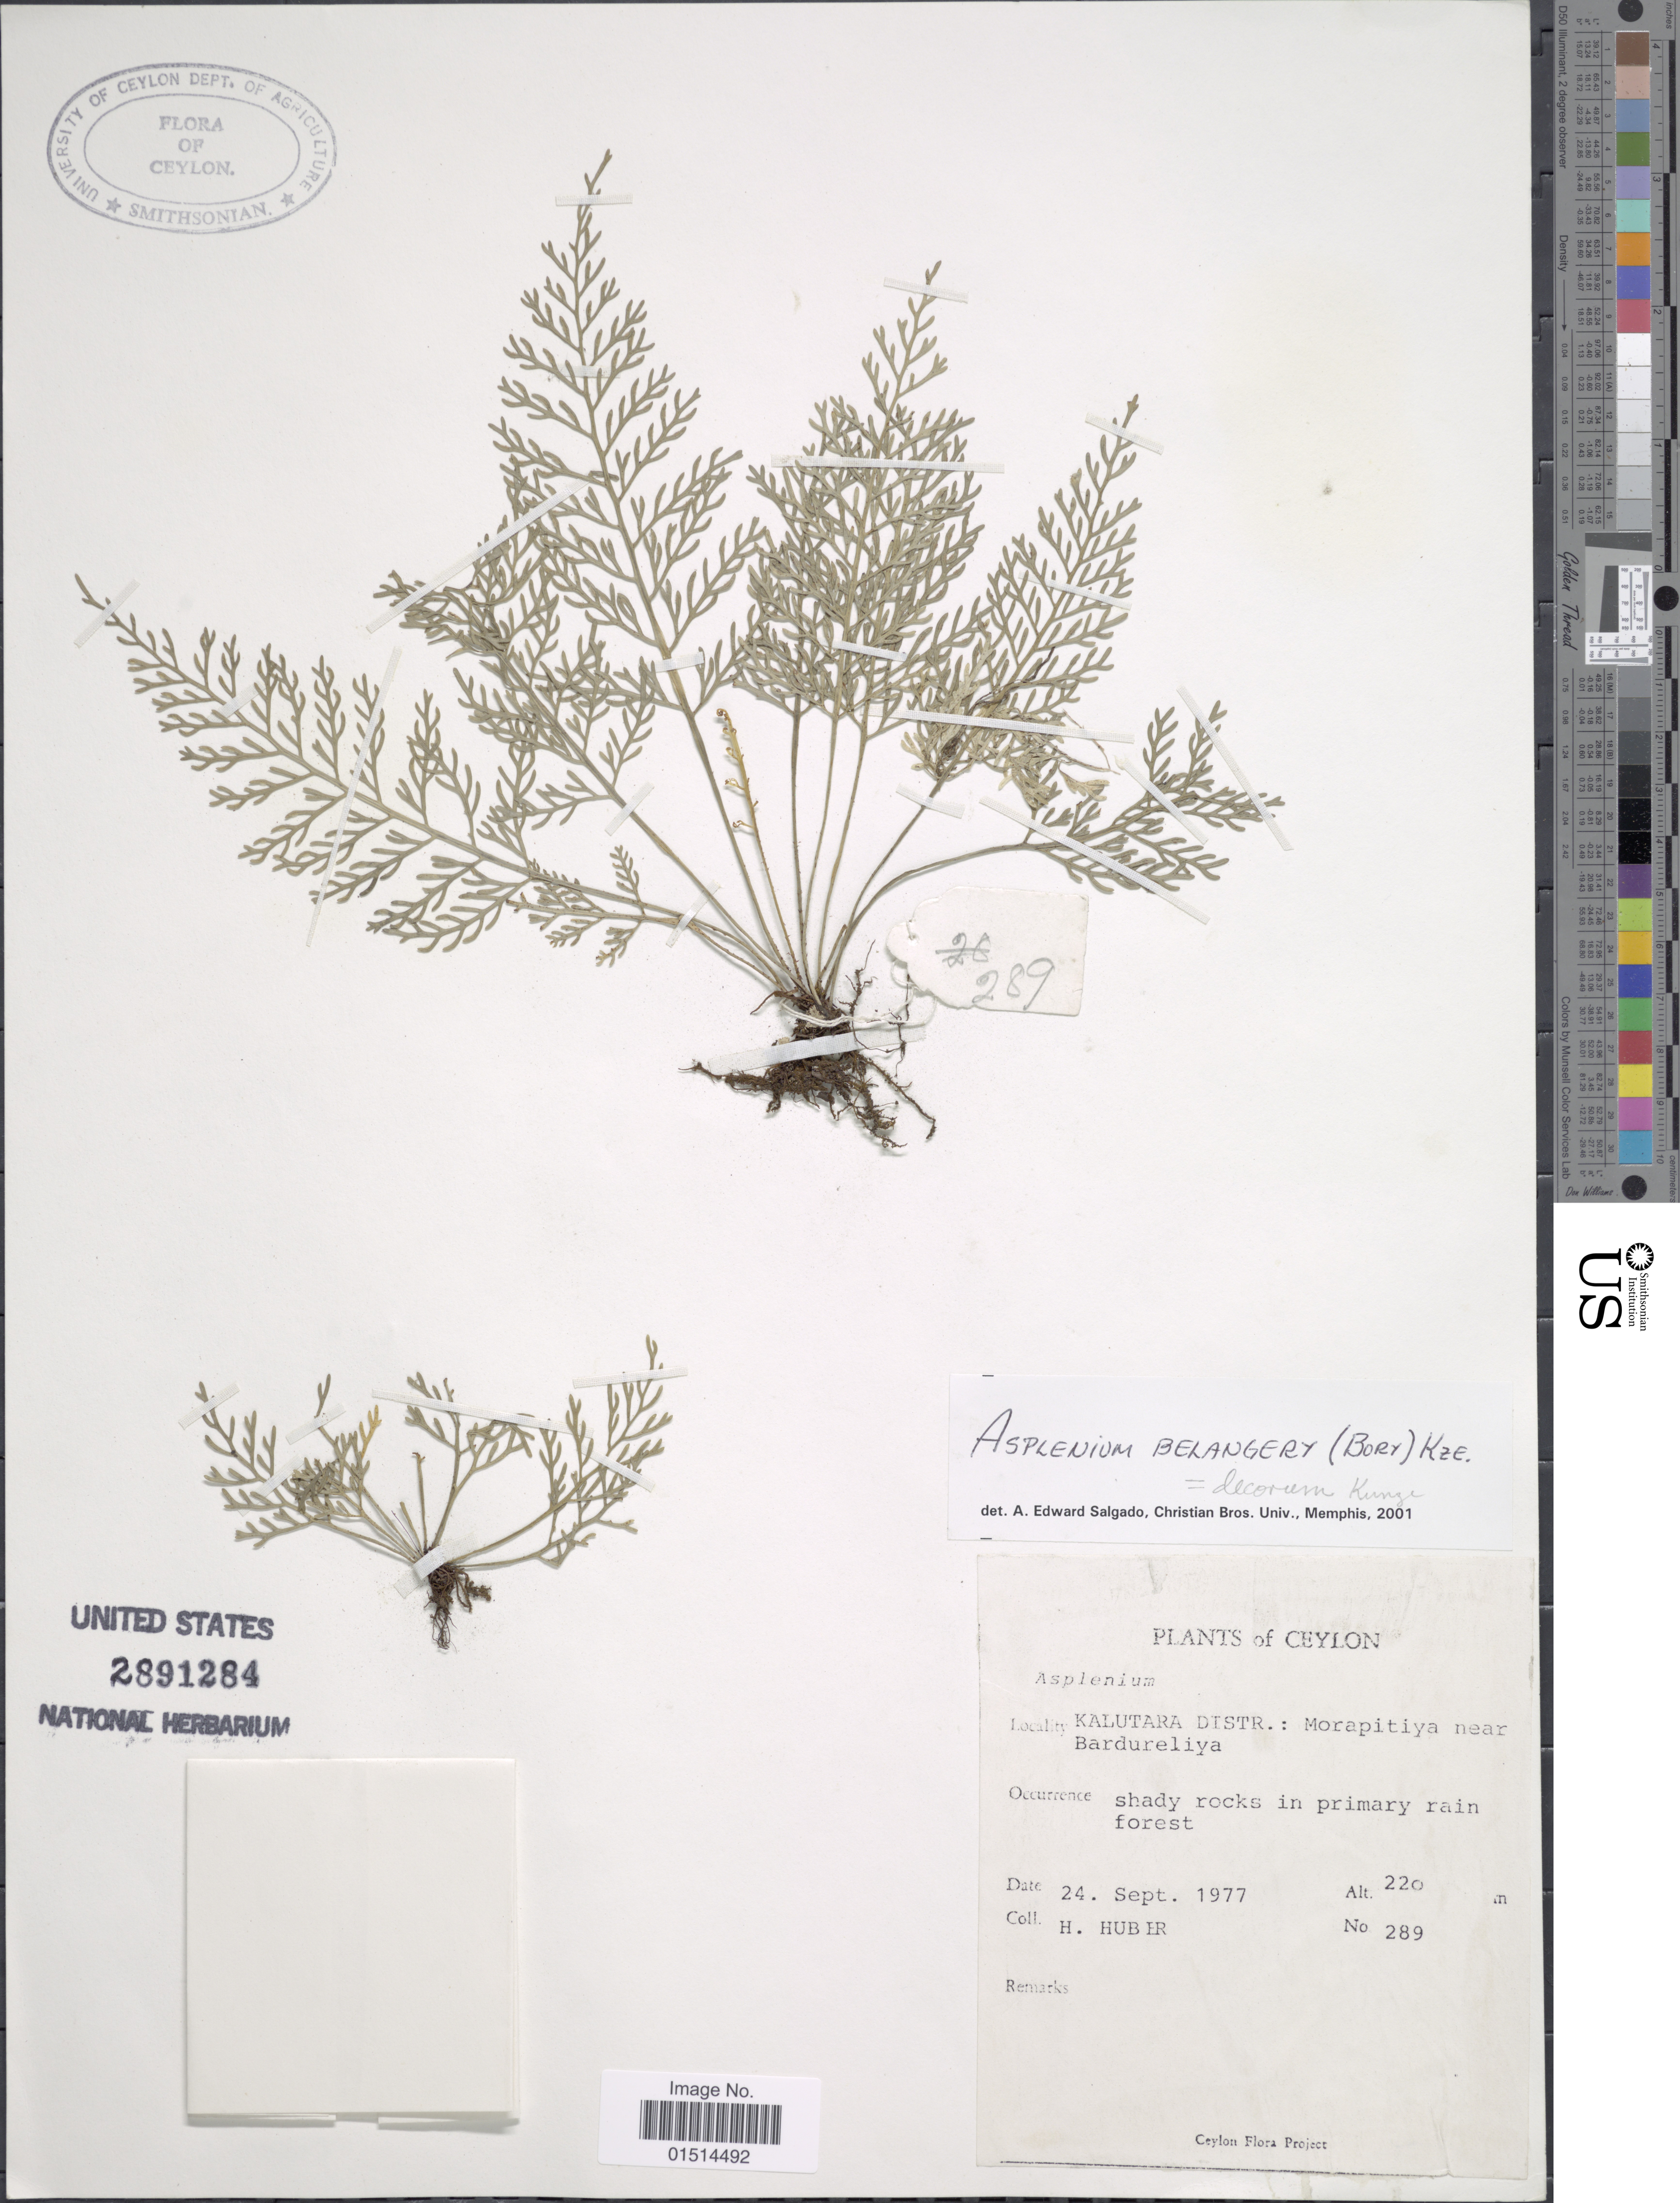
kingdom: Plantae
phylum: Tracheophyta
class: Polypodiopsida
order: Polypodiales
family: Aspleniaceae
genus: Asplenium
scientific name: Asplenium belangeri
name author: Bory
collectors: H. Huber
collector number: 289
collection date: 1977-09-24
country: Sri Lanka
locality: Ceylon, Kalutara Distr. : Morapitiya near Bardureliya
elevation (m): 220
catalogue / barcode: US 2891284